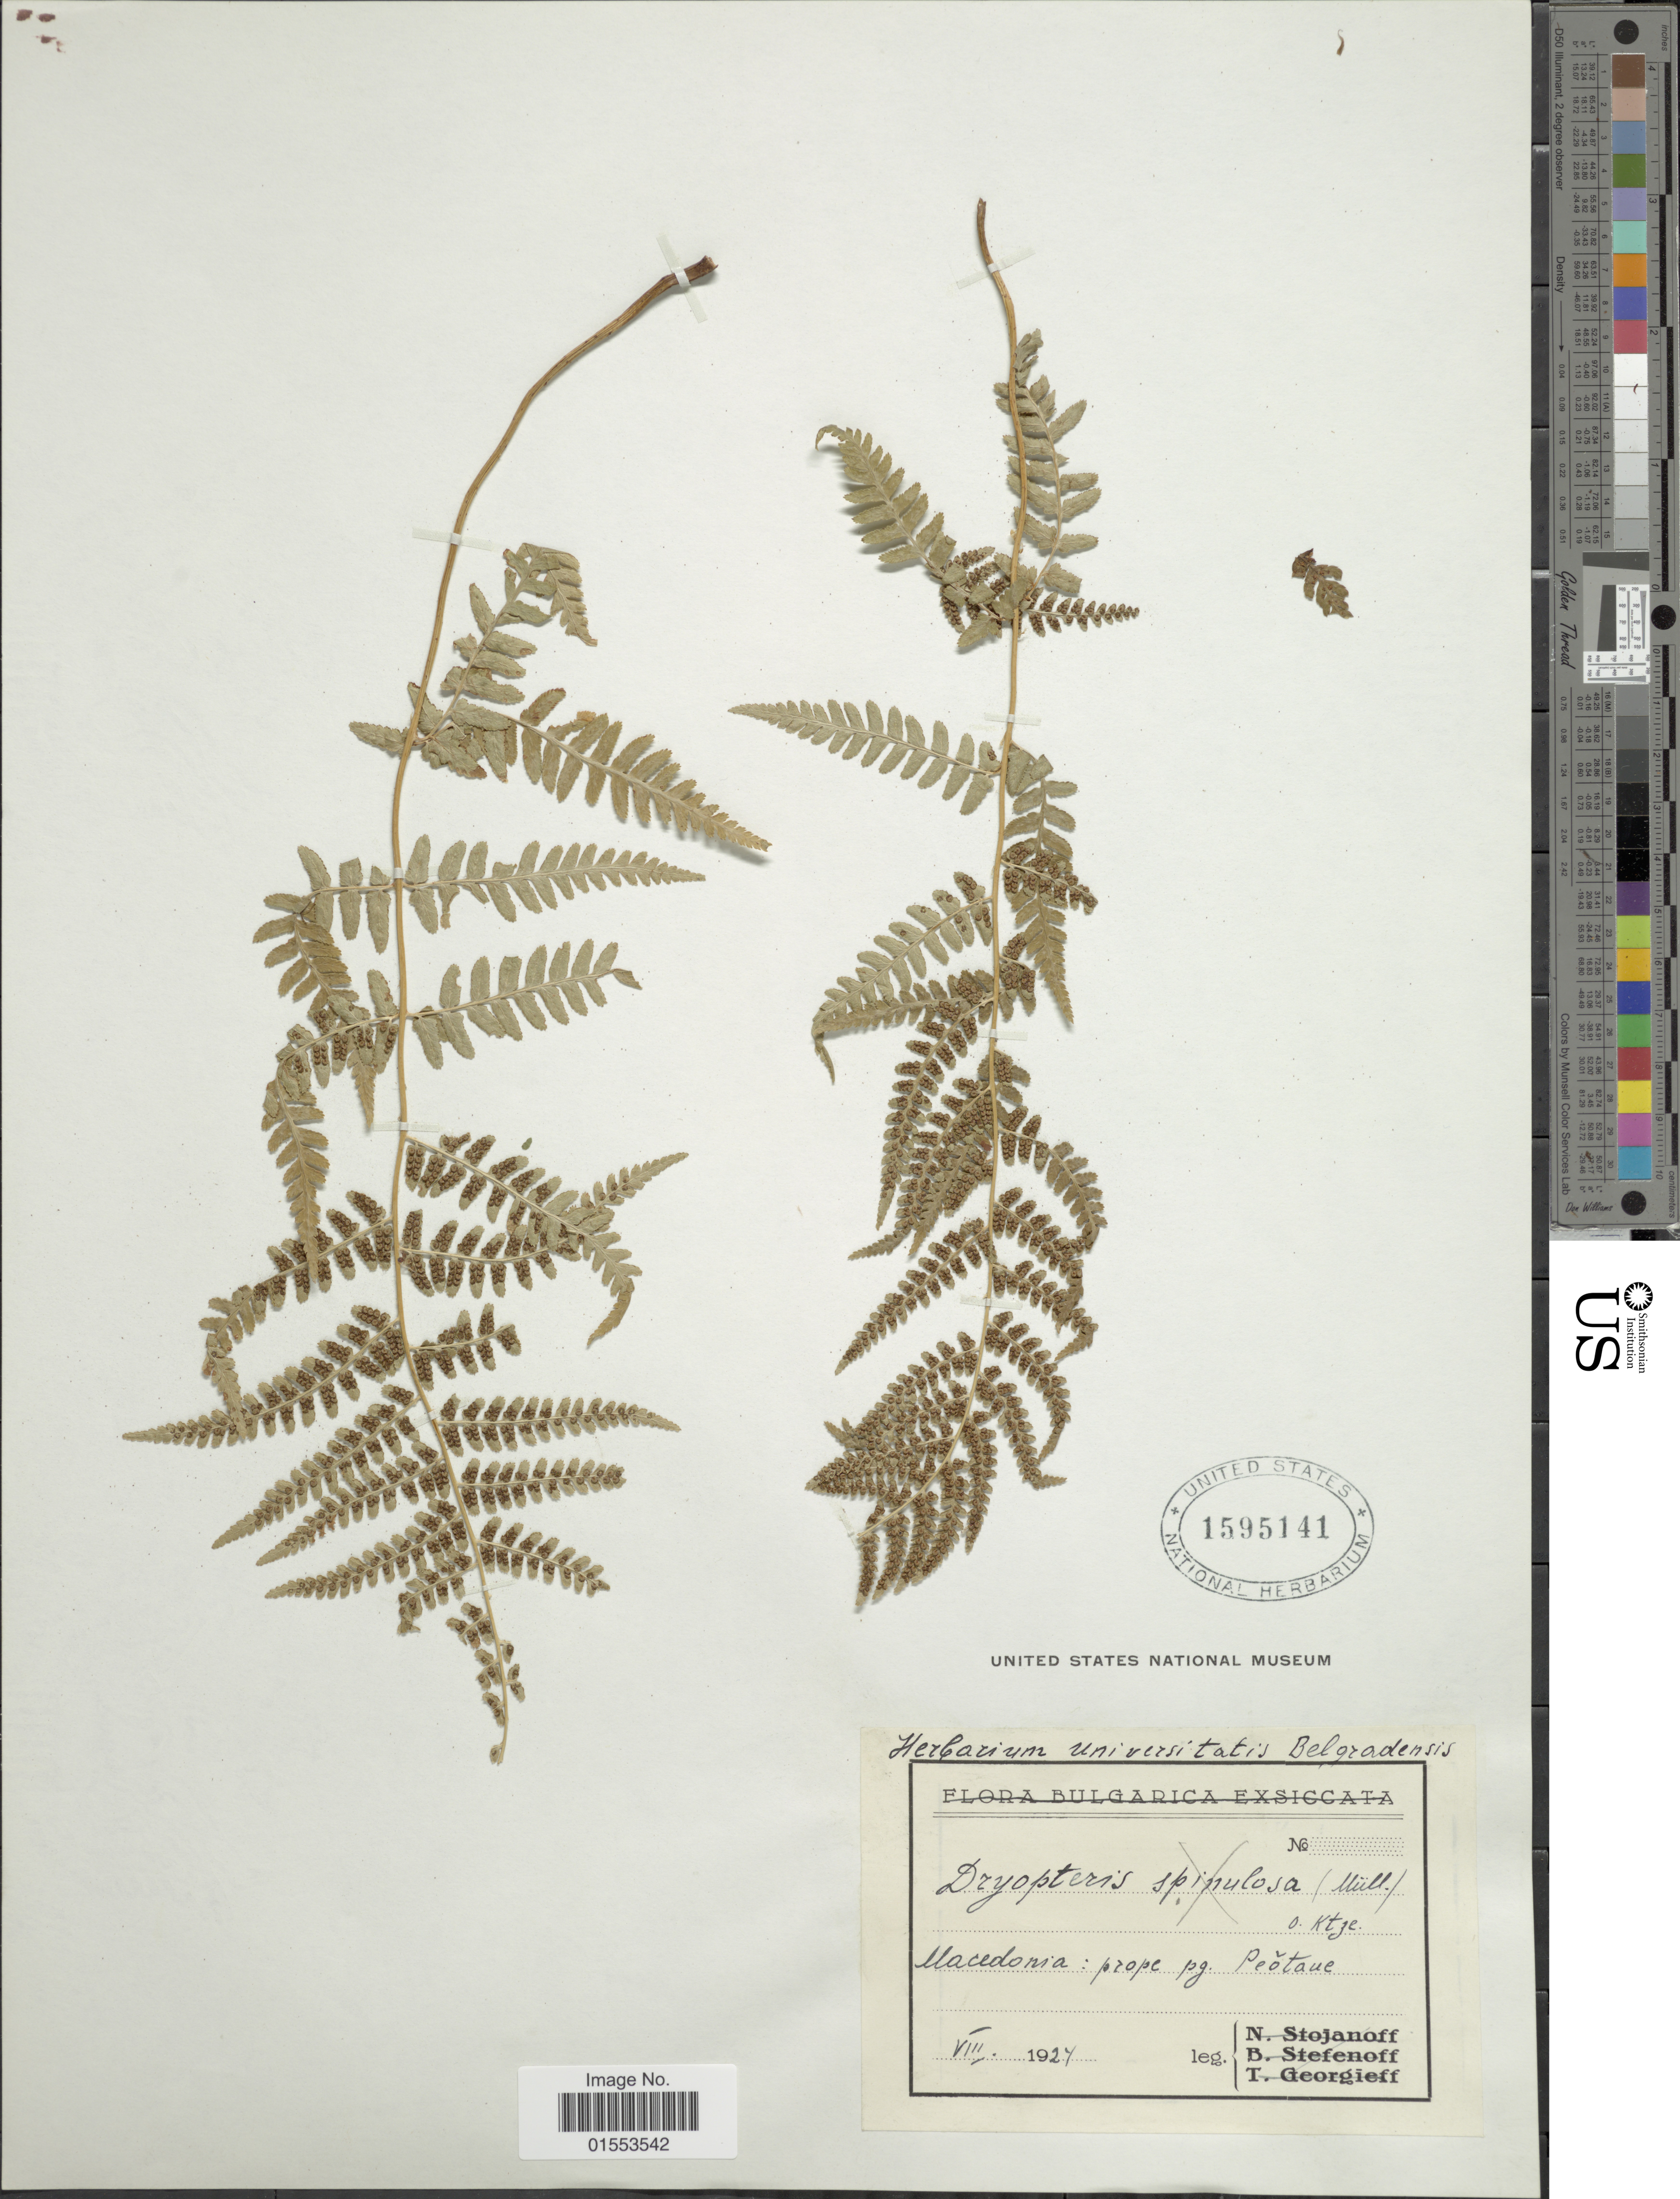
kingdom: Plantae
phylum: Tracheophyta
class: Polypodiopsida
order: Polypodiales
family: Dryopteridaceae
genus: Dryopteris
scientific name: Dryopteris sp.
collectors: ex herb. Universitatis Belgradensis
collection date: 1927-08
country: North Macedonia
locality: Macedonia: prope pg. Peotaue.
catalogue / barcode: US 1595141